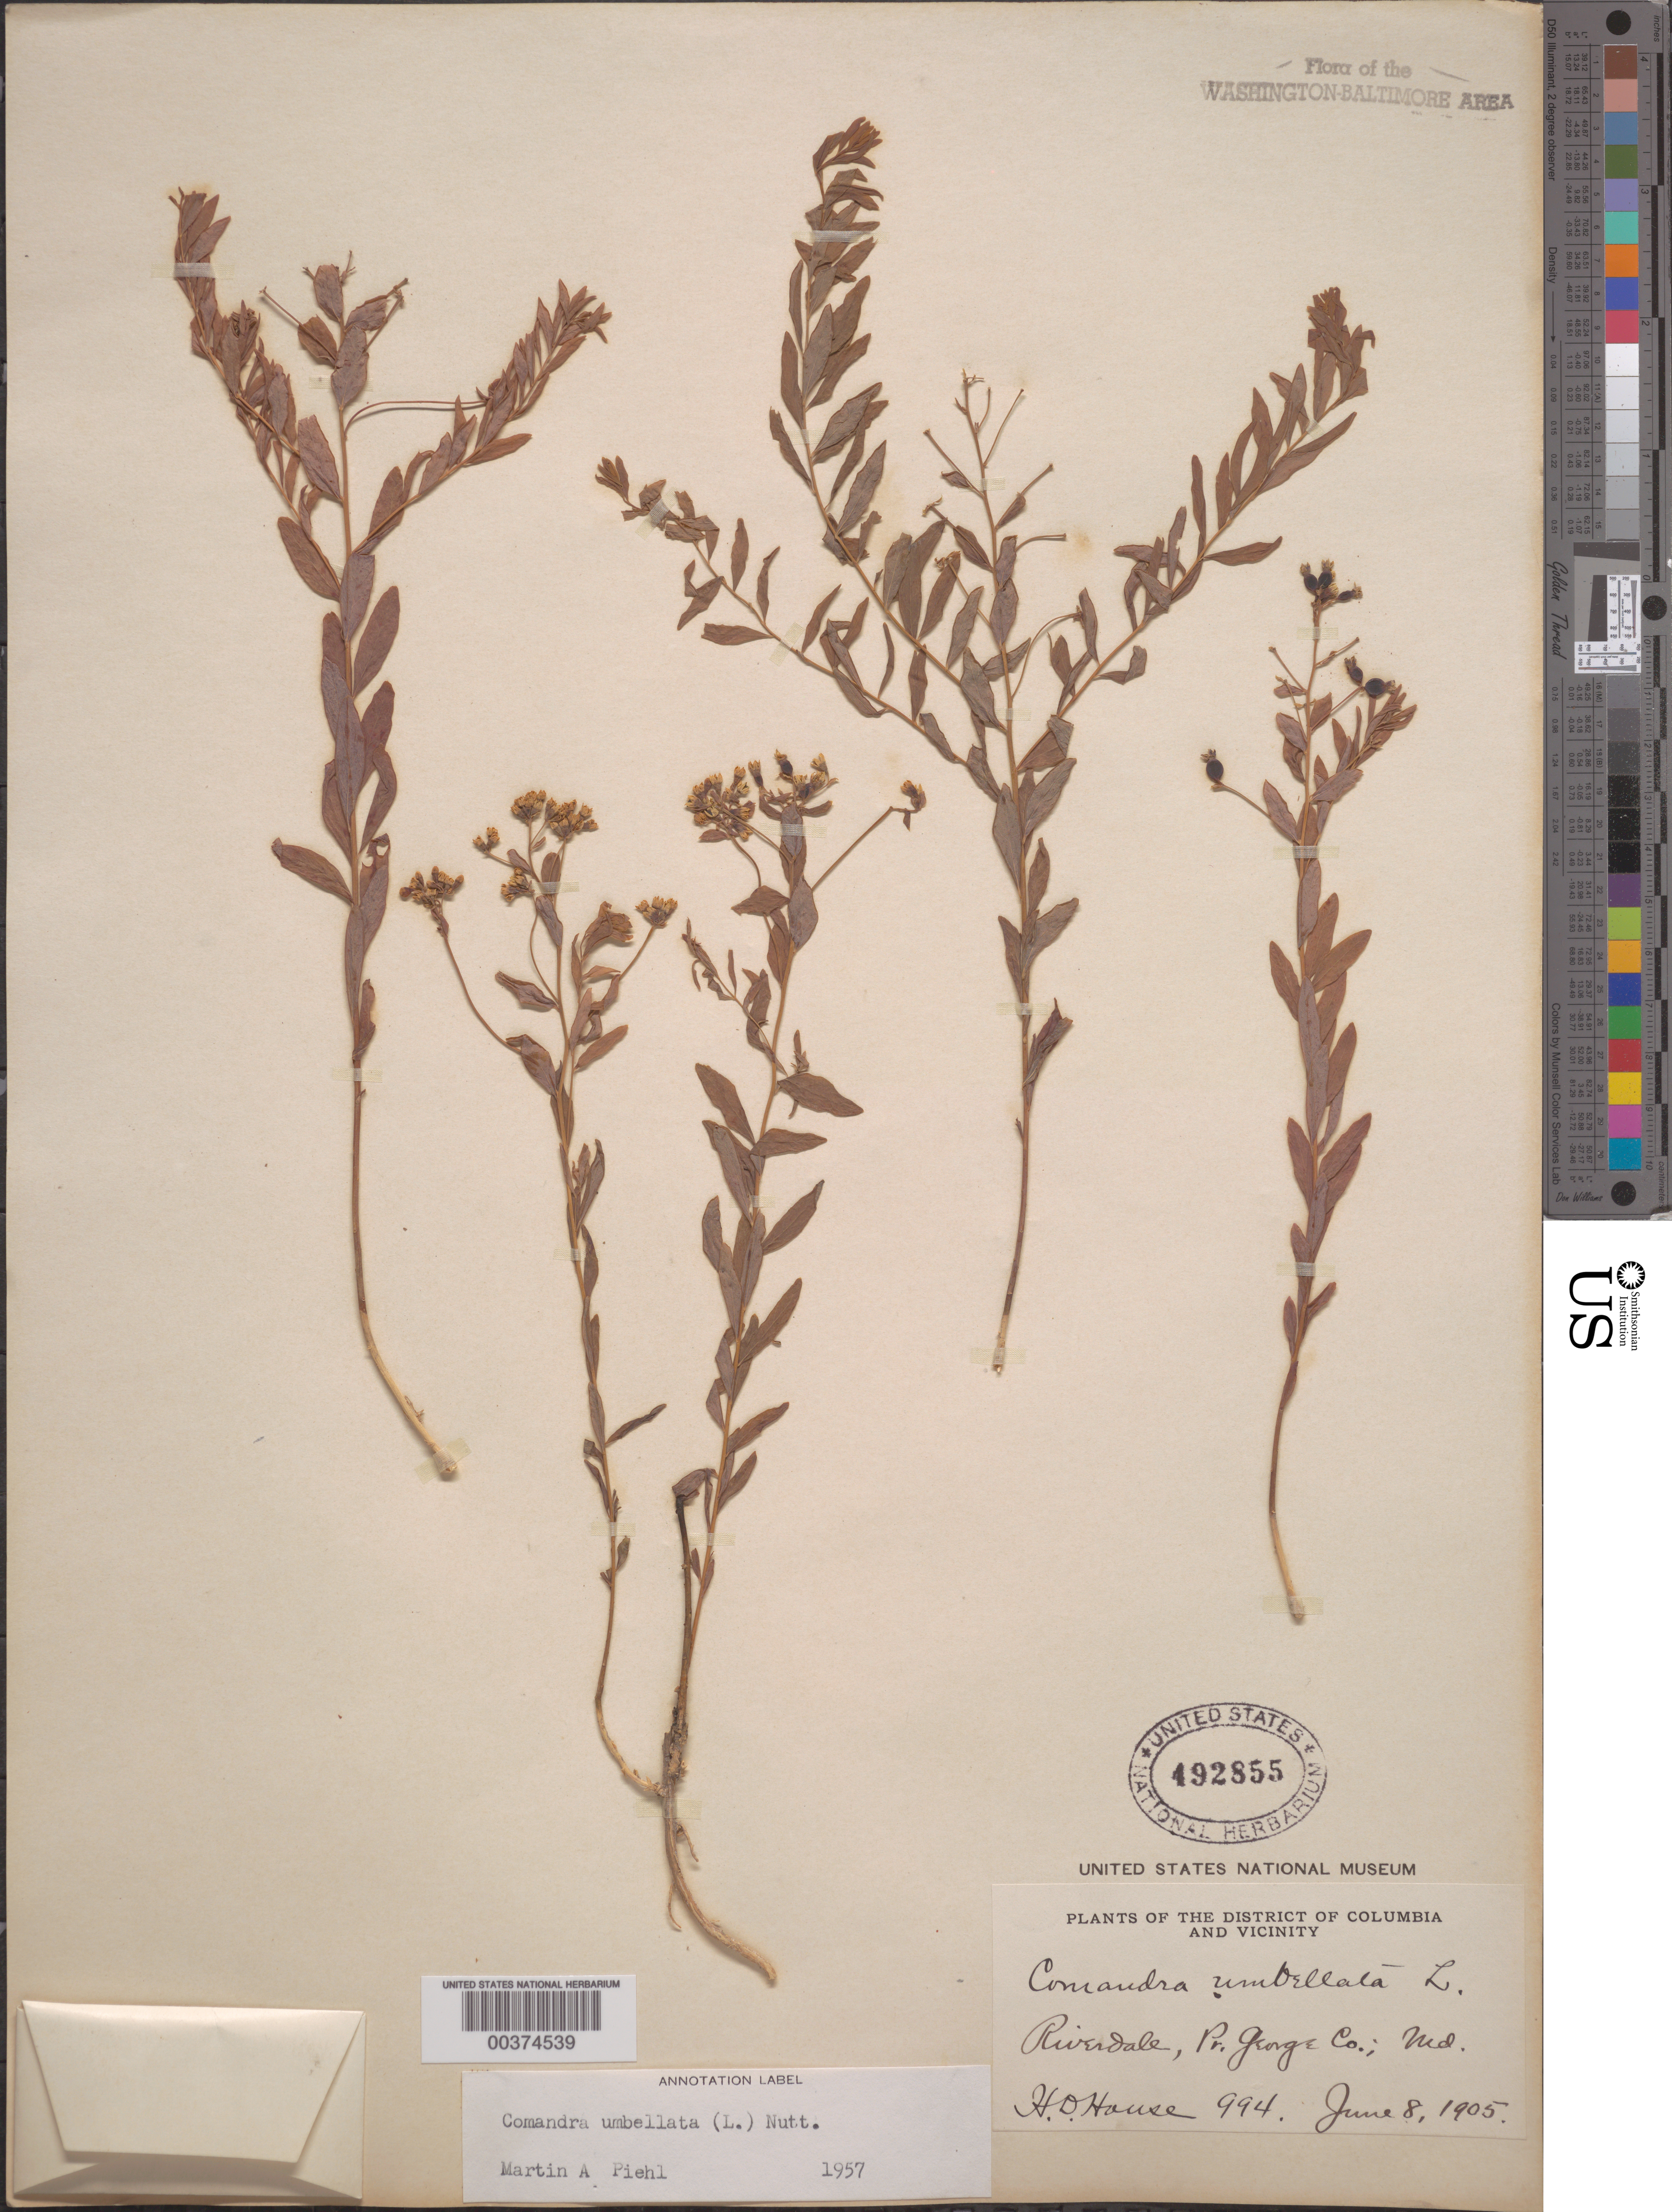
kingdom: Plantae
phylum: Tracheophyta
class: Magnoliopsida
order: Santalales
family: Comandraceae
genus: Comandra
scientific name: Comandra umbellata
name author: (L.) Nutt.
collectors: H. D. House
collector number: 994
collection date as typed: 08 Jun 1905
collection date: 1905-06-08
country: United States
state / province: Maryland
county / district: Prince George's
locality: Riverdale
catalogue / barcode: US 492855